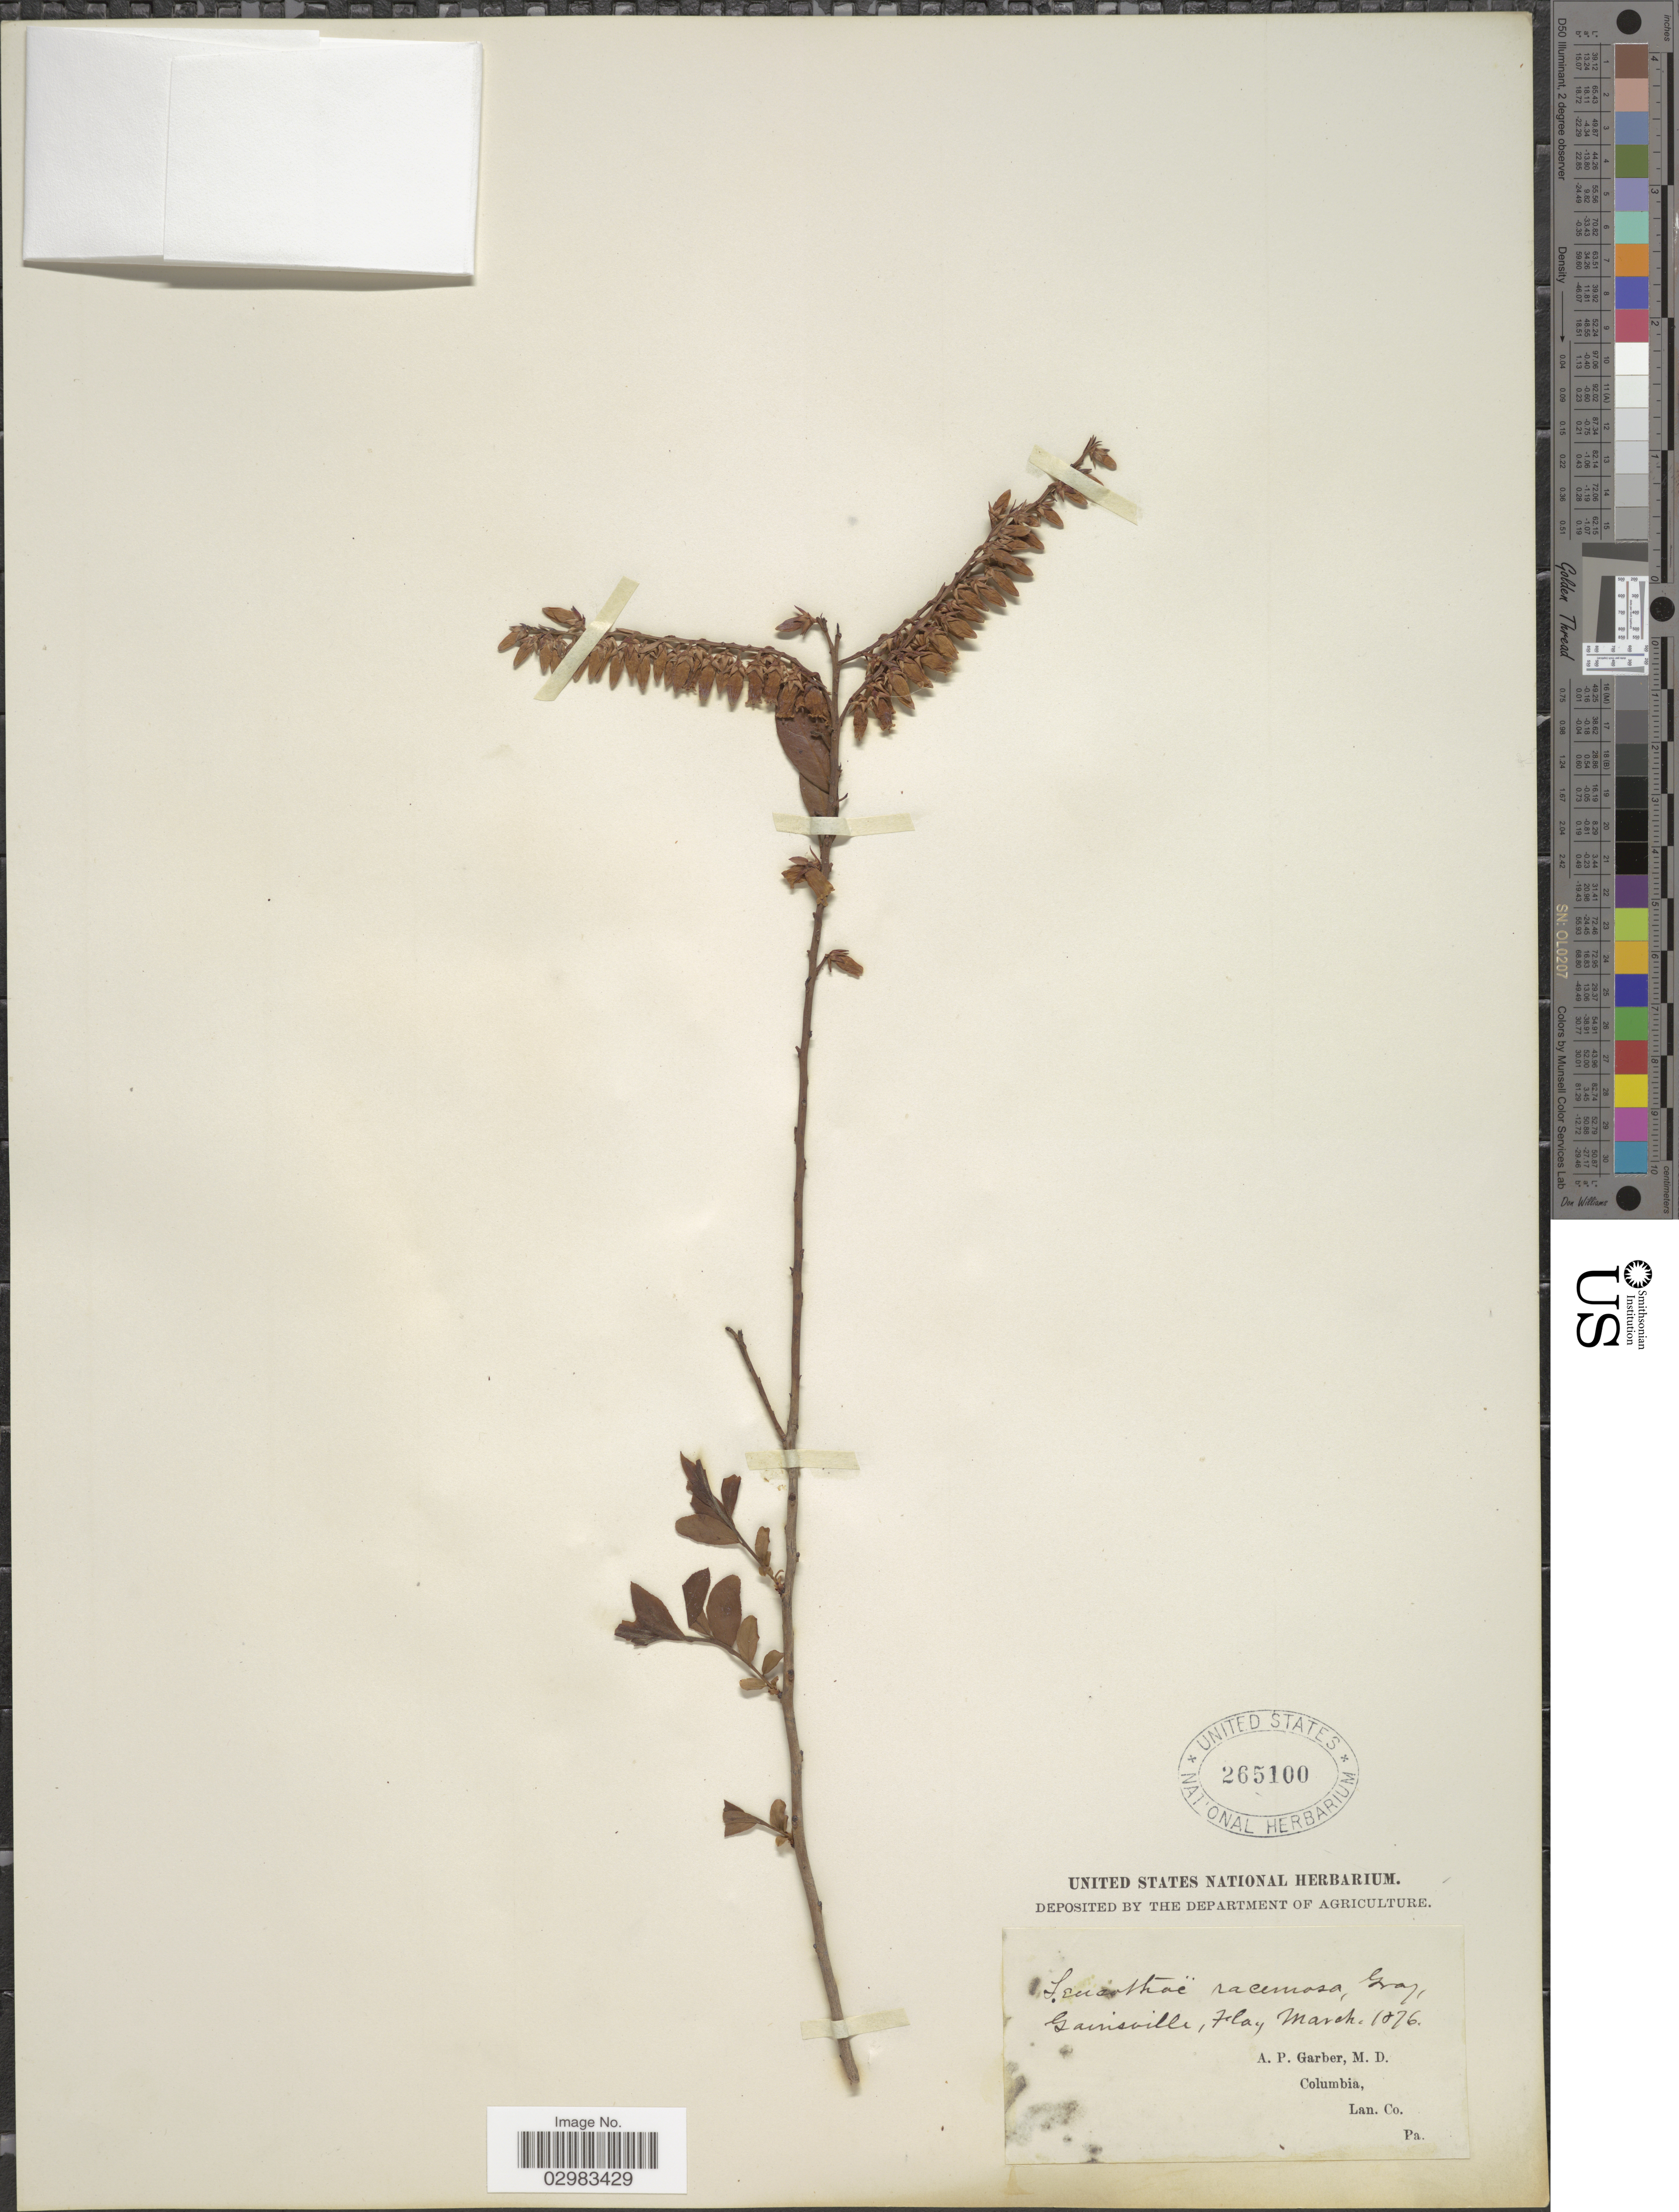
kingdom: Plantae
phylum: Tracheophyta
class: Magnoliopsida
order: Ericales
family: Ericaceae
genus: Leucothoe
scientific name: Leucothoë racemosa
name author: (L.) A. Gray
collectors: A. P. Garber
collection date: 1876-03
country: United States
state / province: Florida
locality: Gainsville.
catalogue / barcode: US 265100